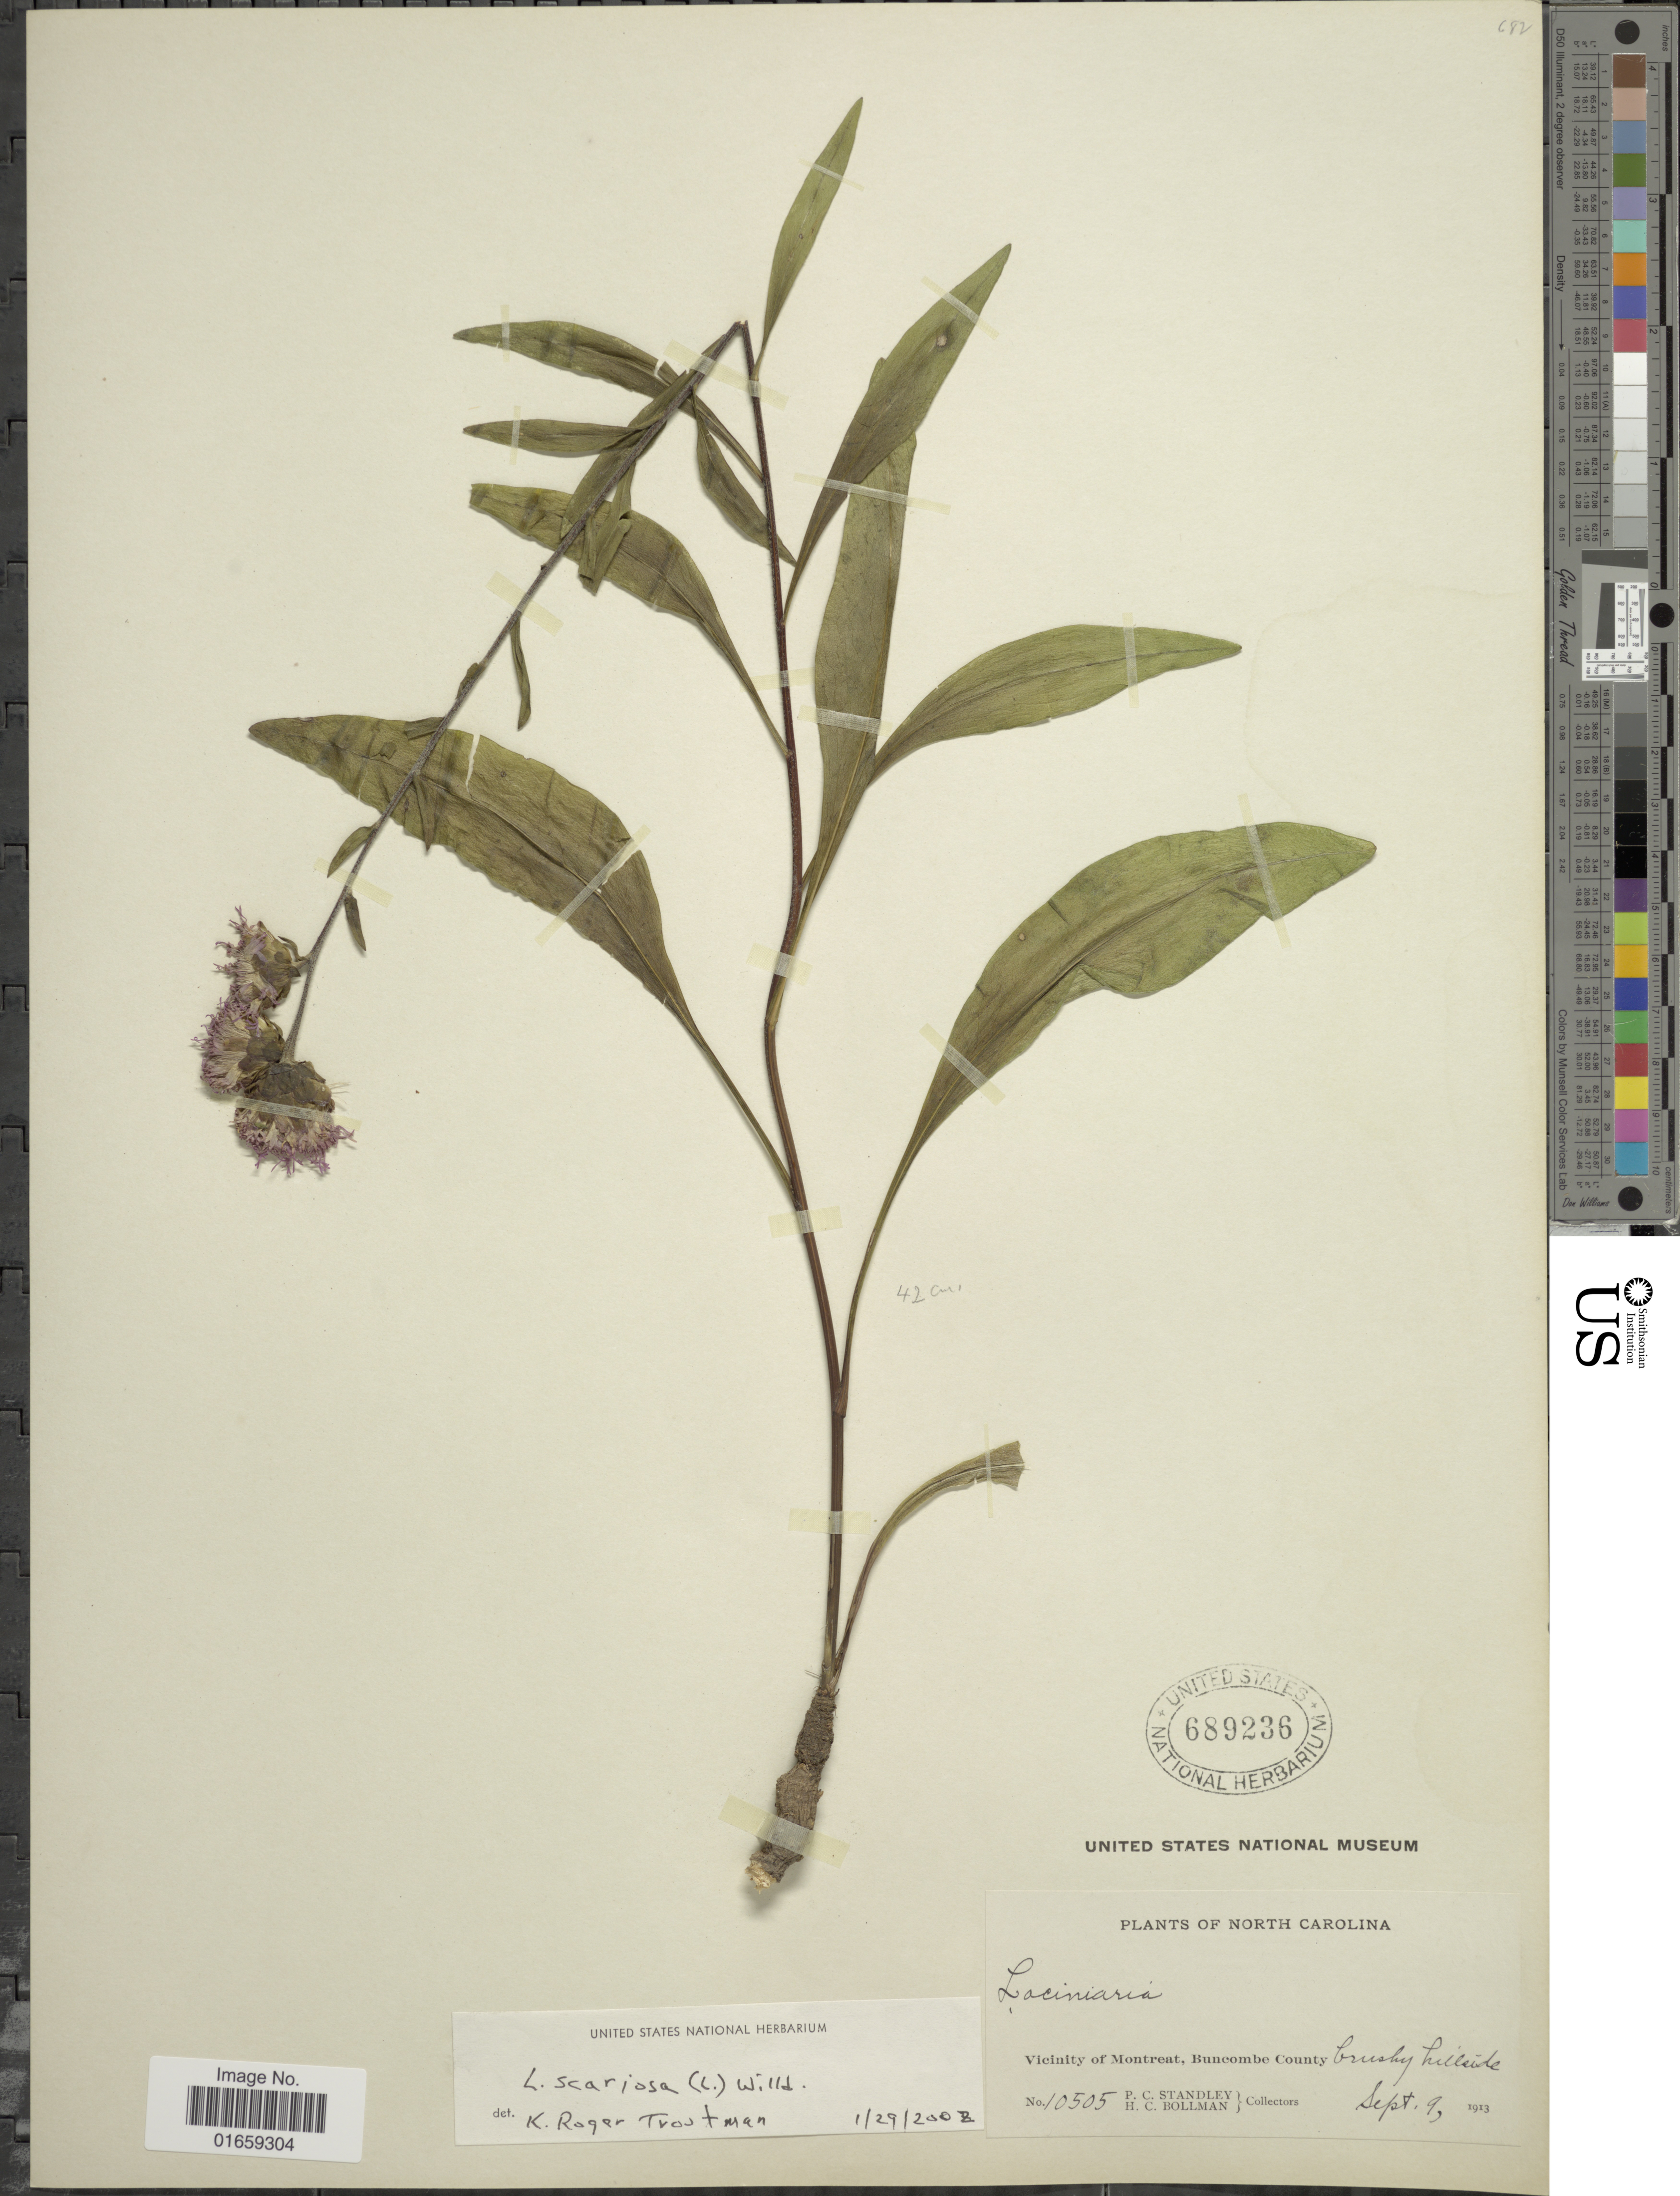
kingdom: Plantae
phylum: Tracheophyta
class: Magnoliopsida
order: Asterales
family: Asteraceae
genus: Liatris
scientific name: Liatris scariosa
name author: (L.) Willd.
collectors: P. C. Standley & H. C. Bollman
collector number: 10505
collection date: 1913-09-09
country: United States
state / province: North Carolina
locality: Vicinity of Montreat, Buncombe County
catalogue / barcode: US 689236